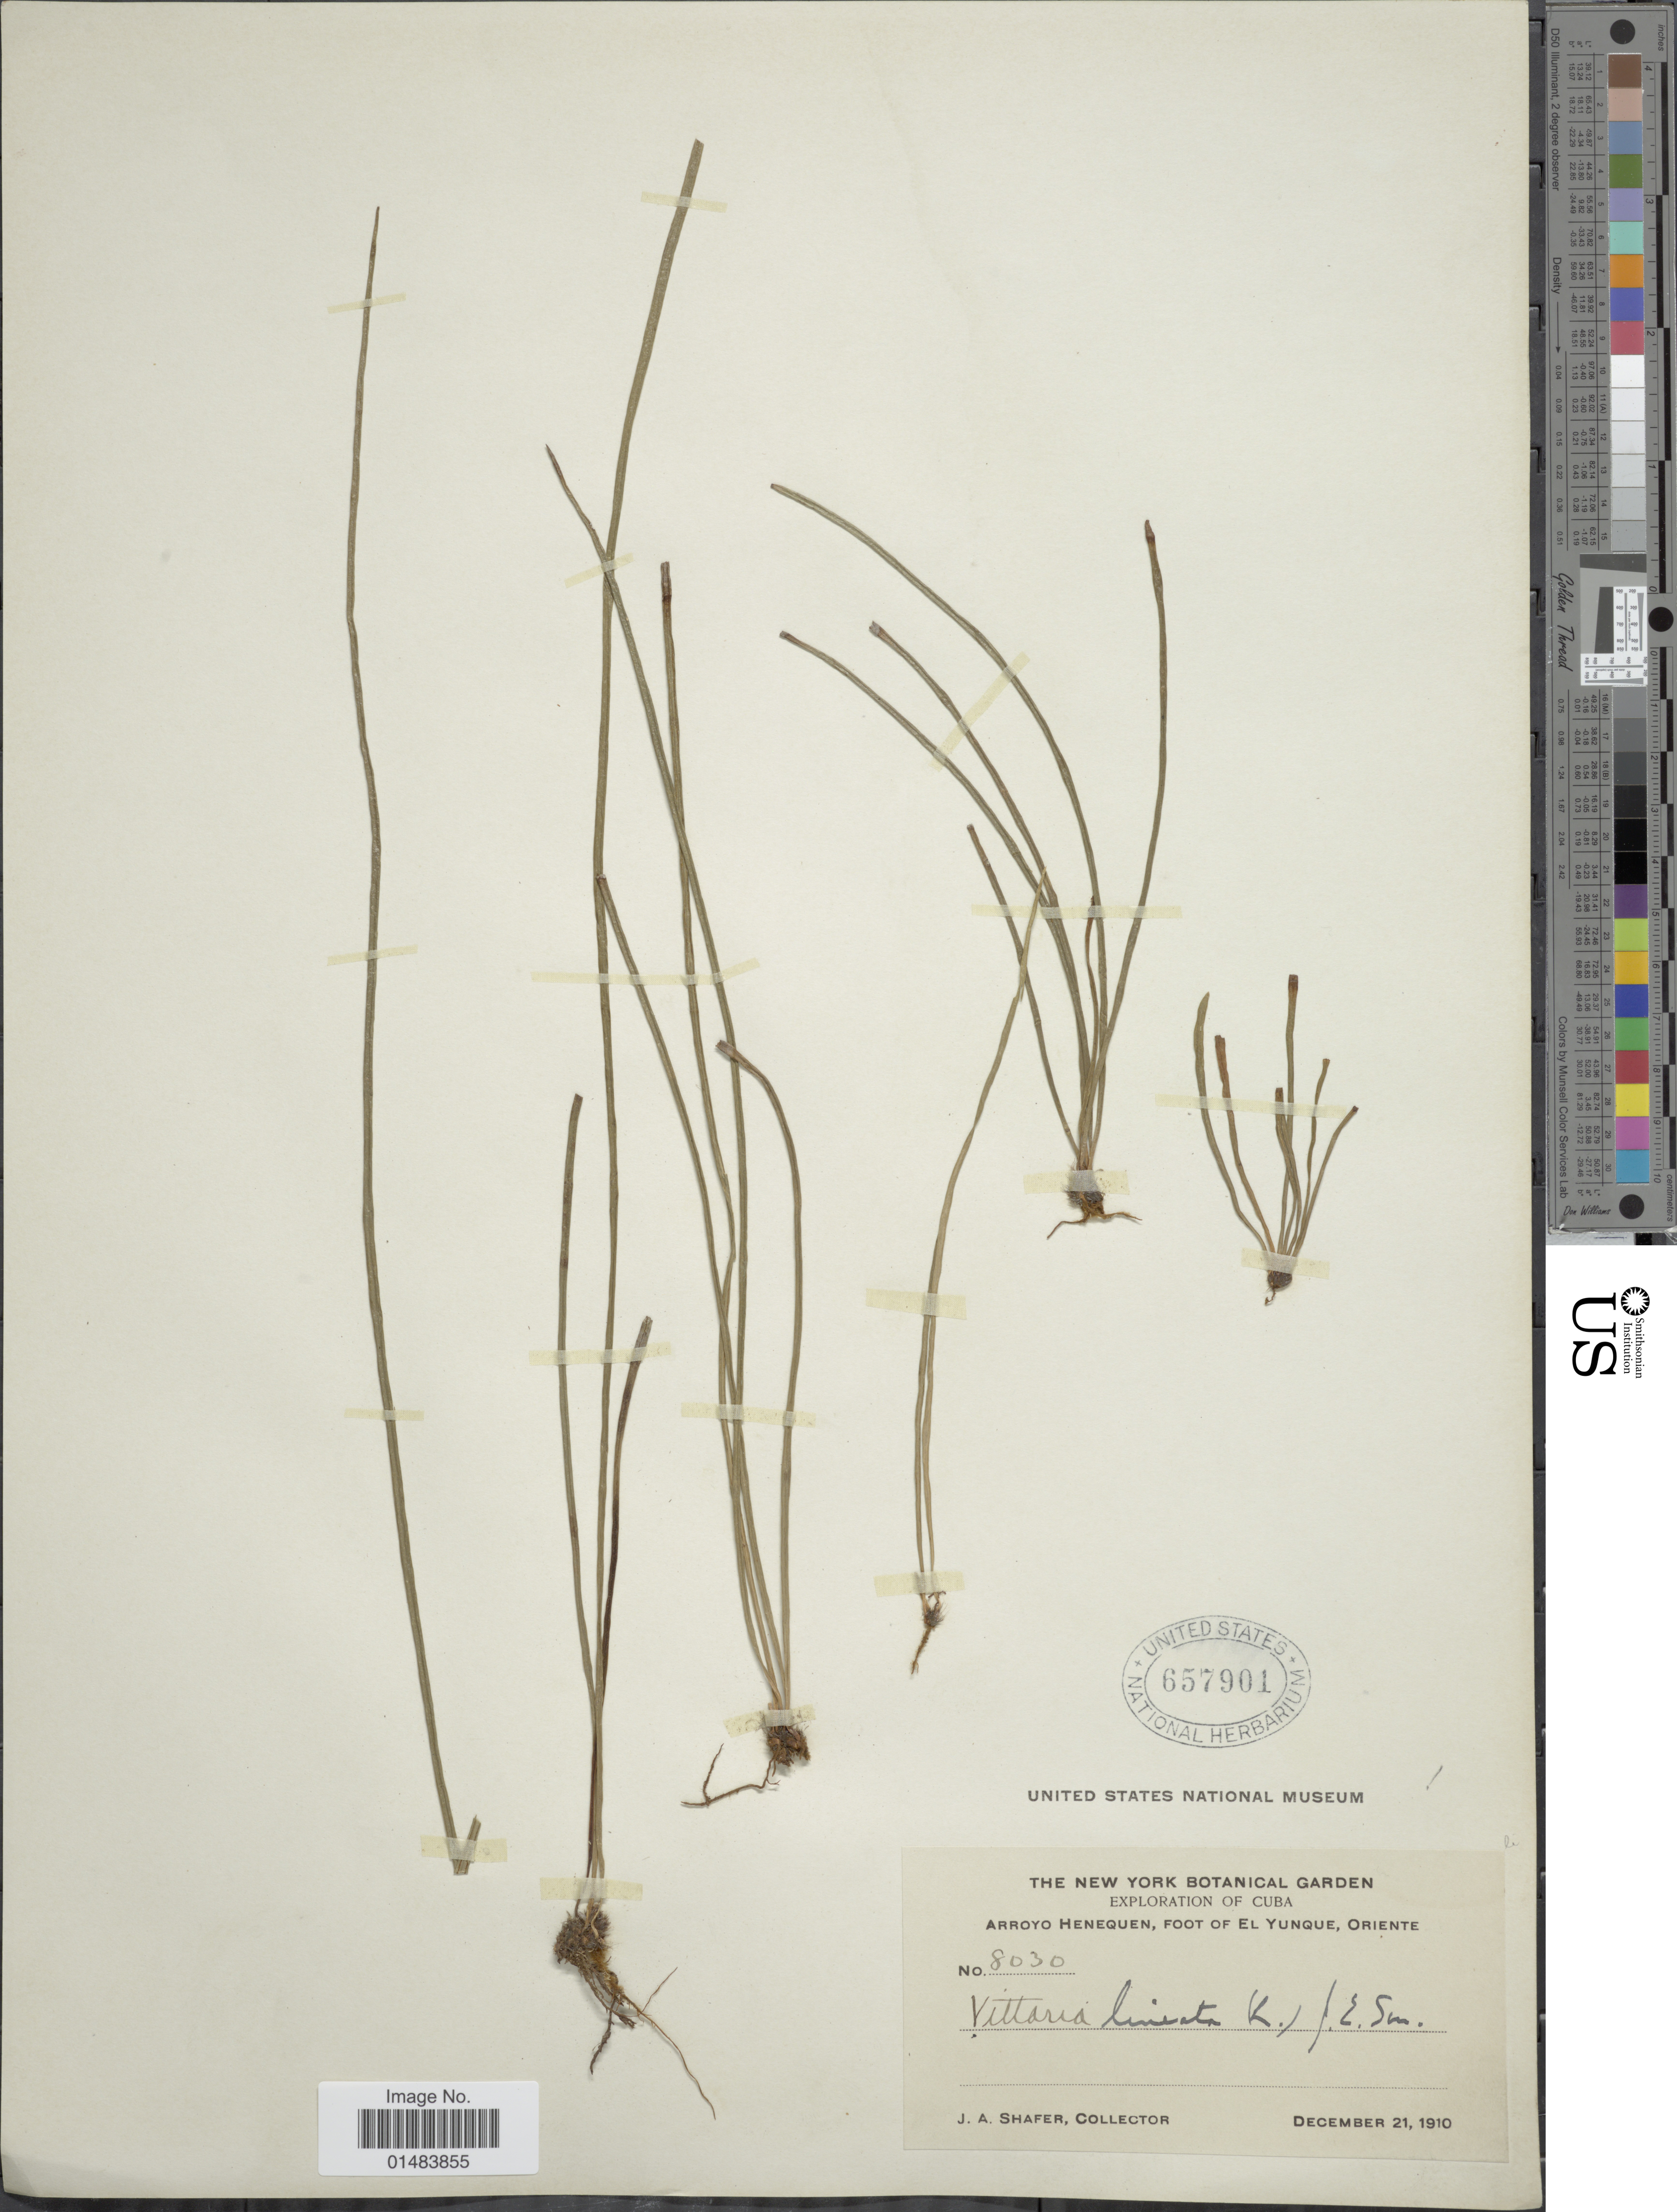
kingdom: Plantae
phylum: Tracheophyta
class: Polypodiopsida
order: Polypodiales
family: Pteridaceae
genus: Vittaria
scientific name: Vittaria lineata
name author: (L.) Sm.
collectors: J. A. Shafer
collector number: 8030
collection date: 1910-12-21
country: Cuba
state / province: Oriente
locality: Exploration of Cuba, Arroyo Henequen, Foot of El Yunque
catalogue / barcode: US 657901